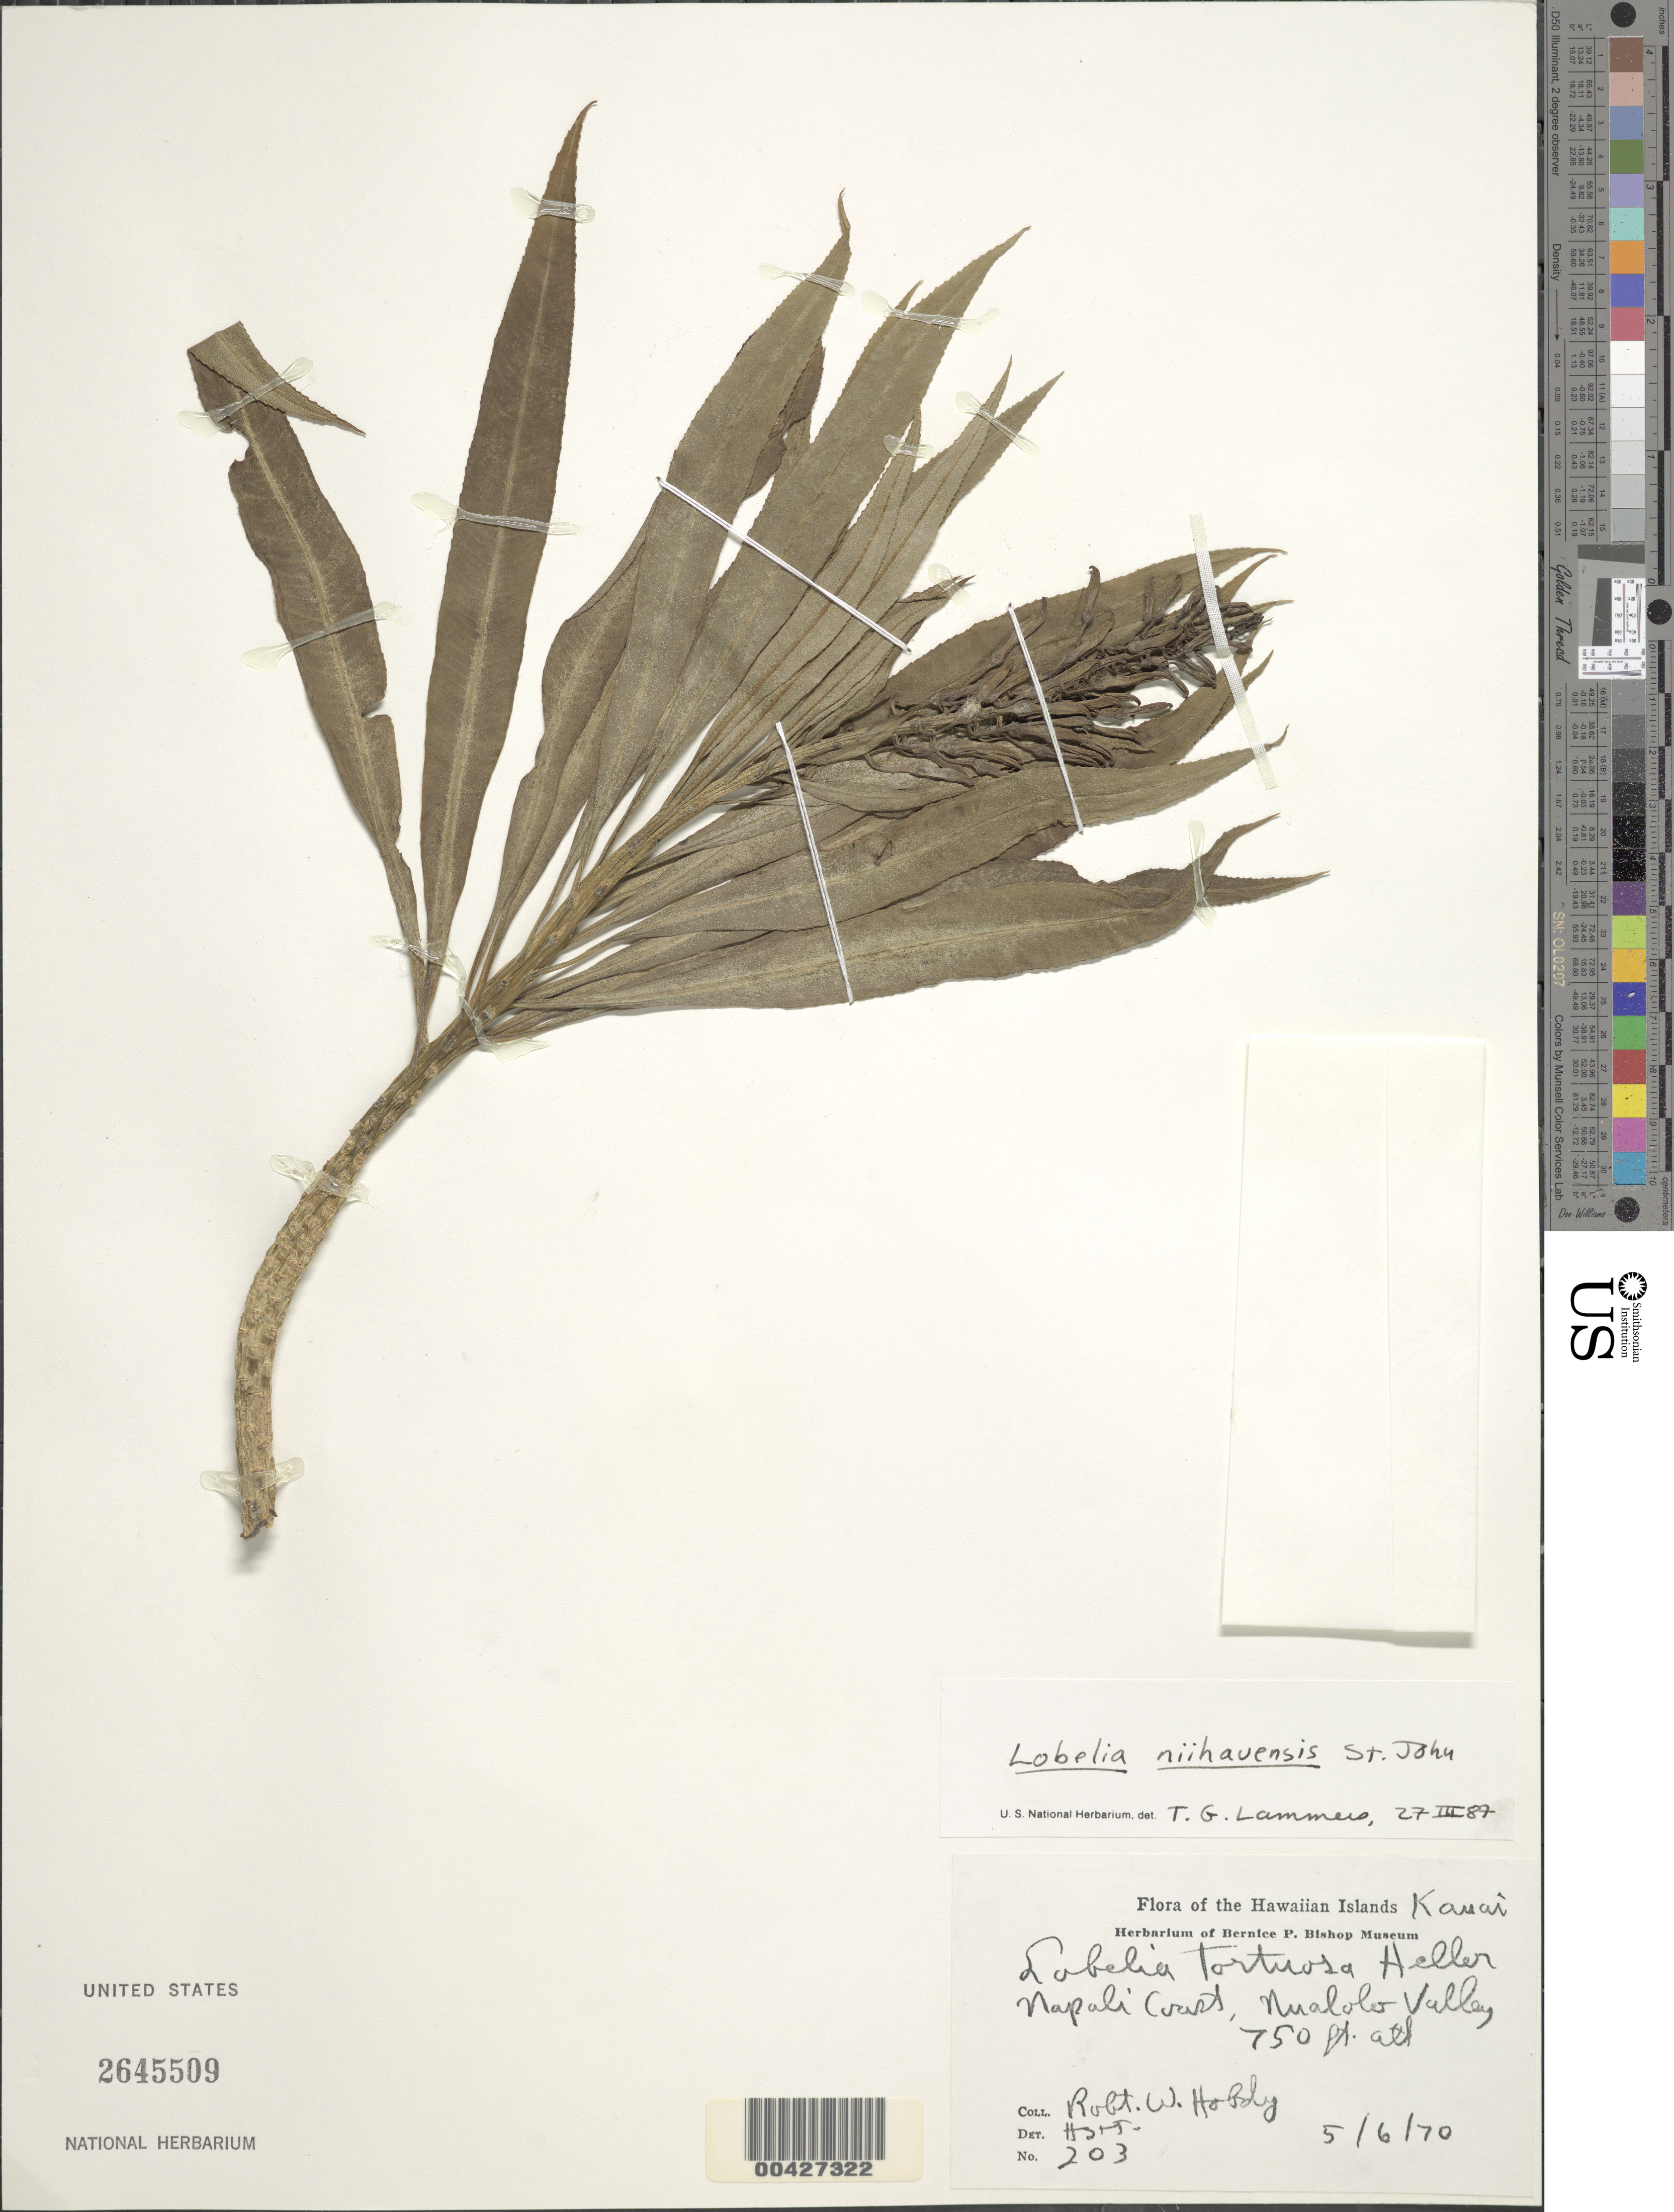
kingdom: Plantae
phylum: Tracheophyta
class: Magnoliopsida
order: Asterales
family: Campanulaceae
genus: Lobelia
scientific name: Lobelia niihauensis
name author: H. St. John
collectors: R. Hobdy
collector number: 203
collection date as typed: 6 May 1970 or 5 Jun 1970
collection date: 1970-05-06 or 1970-06-05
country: United States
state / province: Hawaii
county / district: Kauai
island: Kaua'i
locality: Napali Coast, Nualolo Valley.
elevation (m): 229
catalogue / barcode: US 2645509